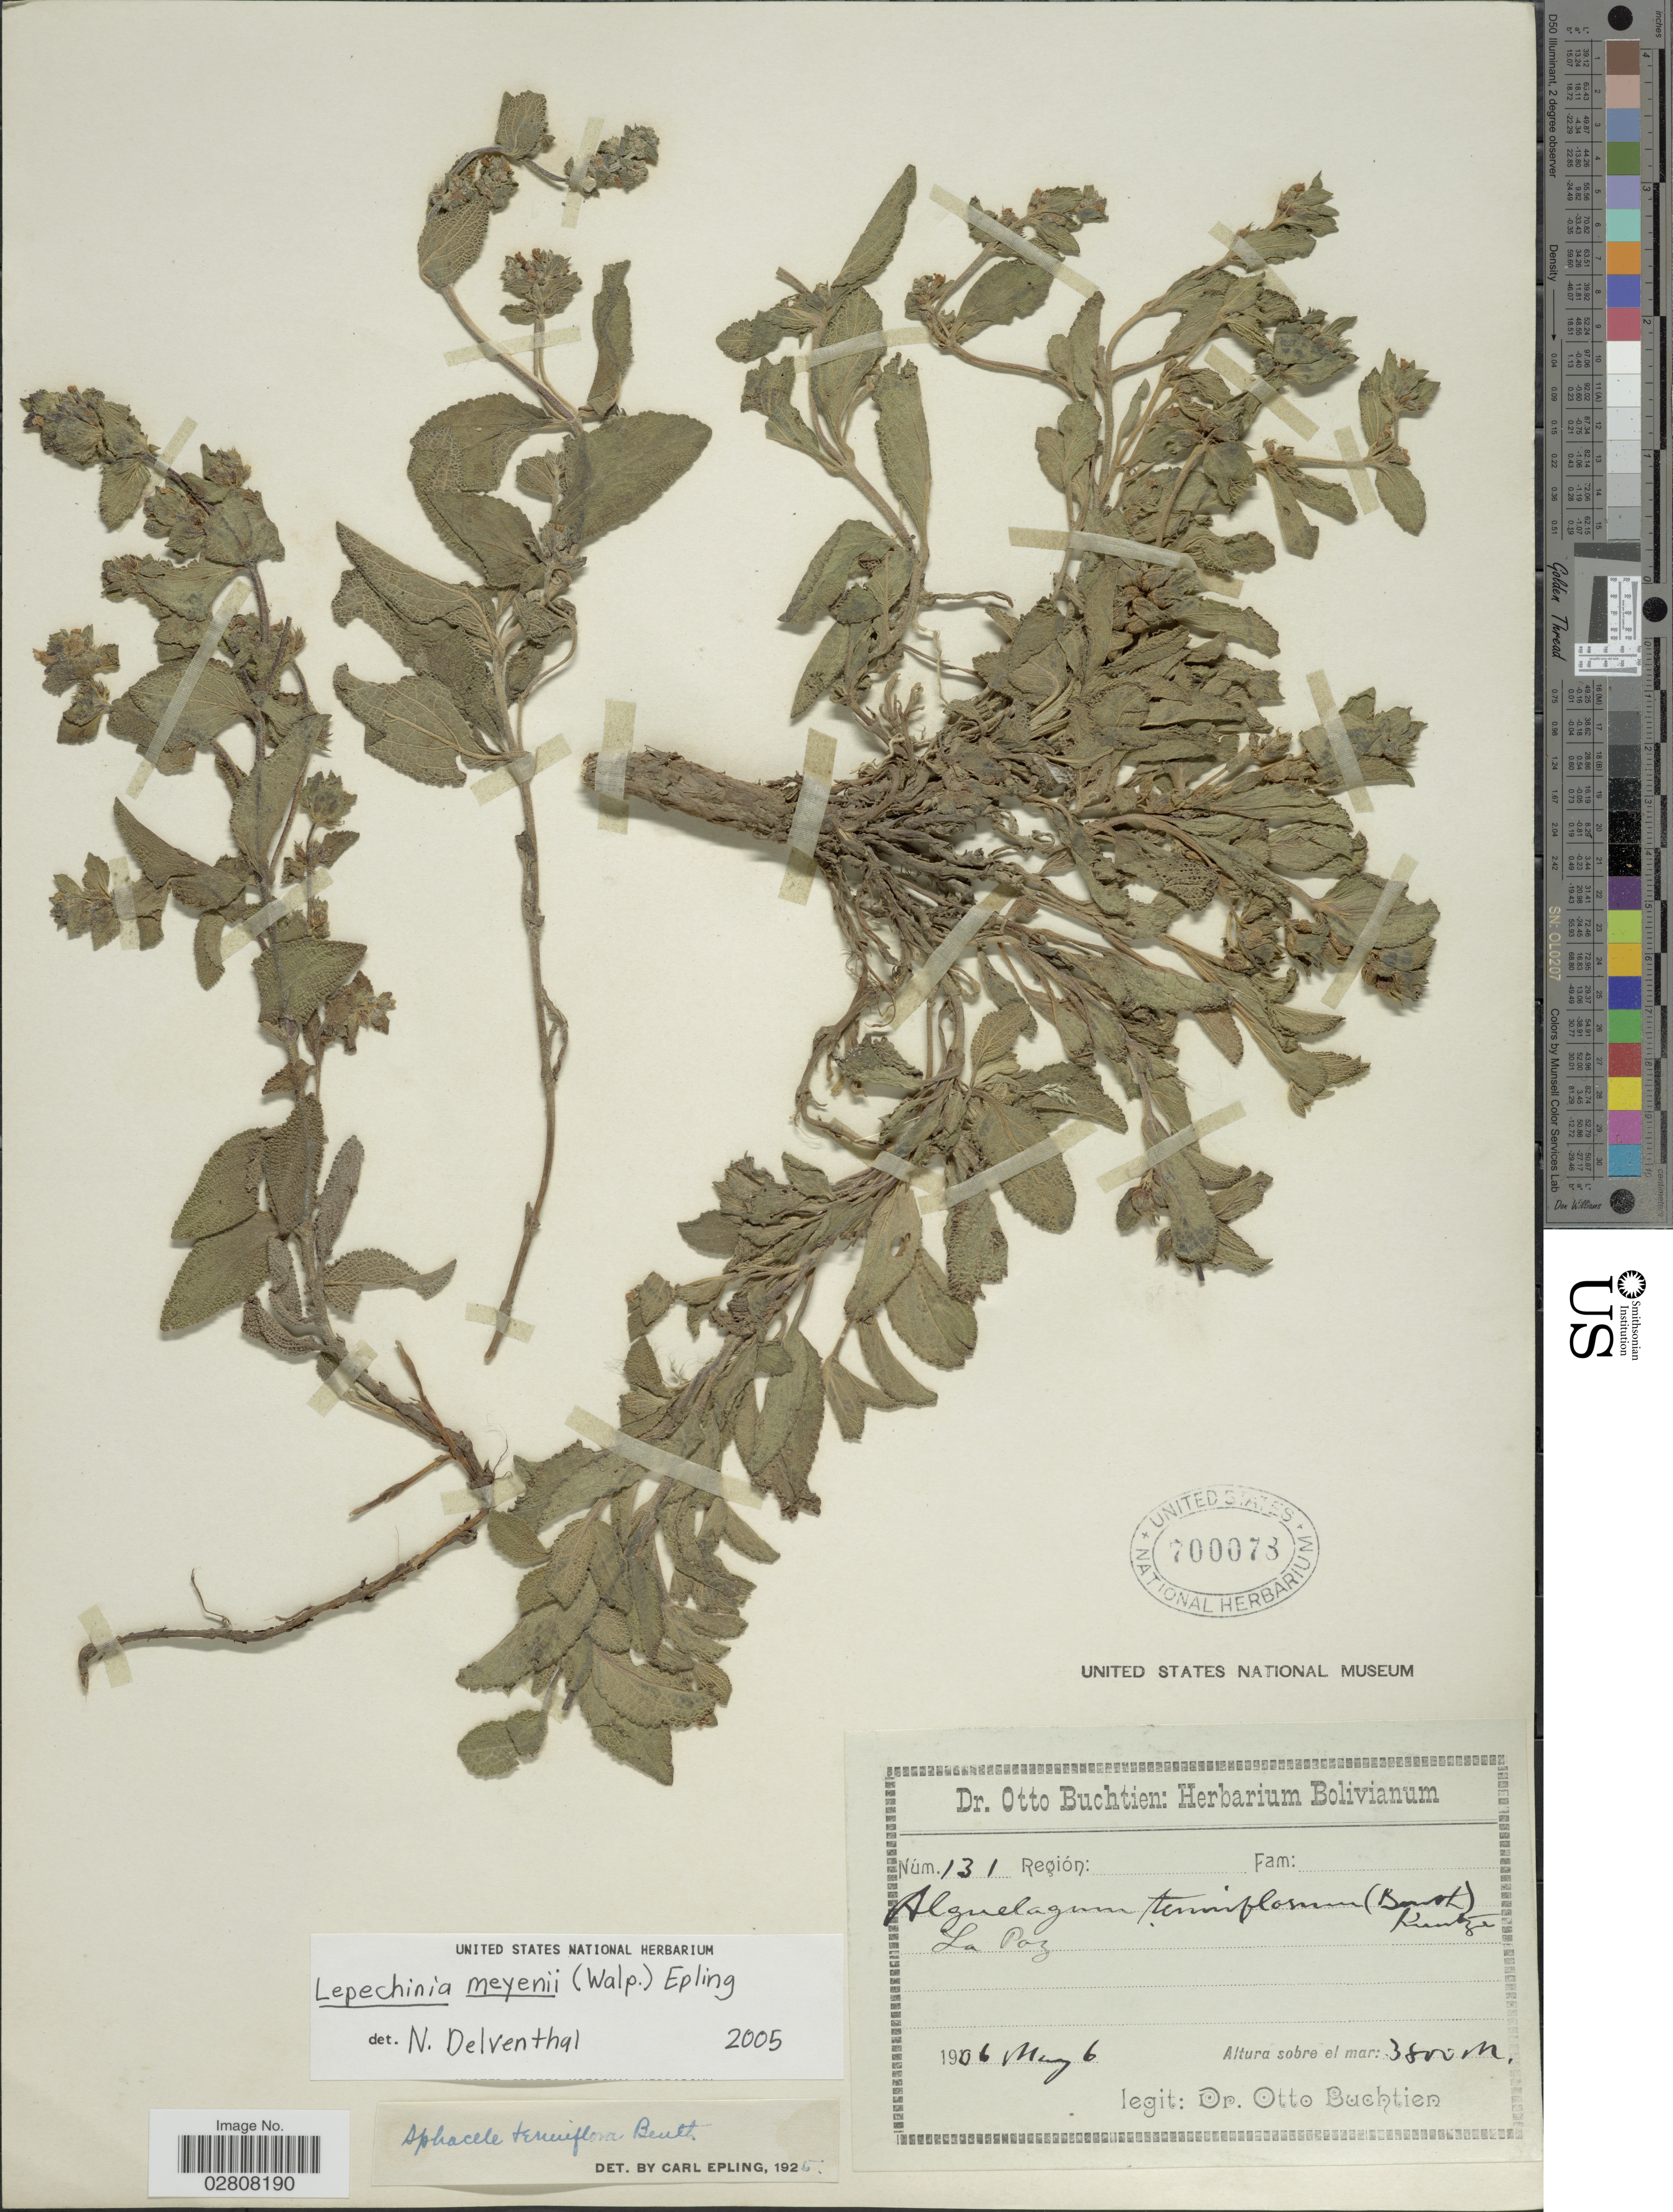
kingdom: Plantae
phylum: Tracheophyta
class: Magnoliopsida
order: Lamiales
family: Lamiaceae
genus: Lepechinia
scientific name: Lepechinia meyenii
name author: (Walp.) Epling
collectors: O. Buchtien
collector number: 131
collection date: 1906-05-06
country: Bolivia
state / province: La Paz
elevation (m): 3800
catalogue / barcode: US 700078